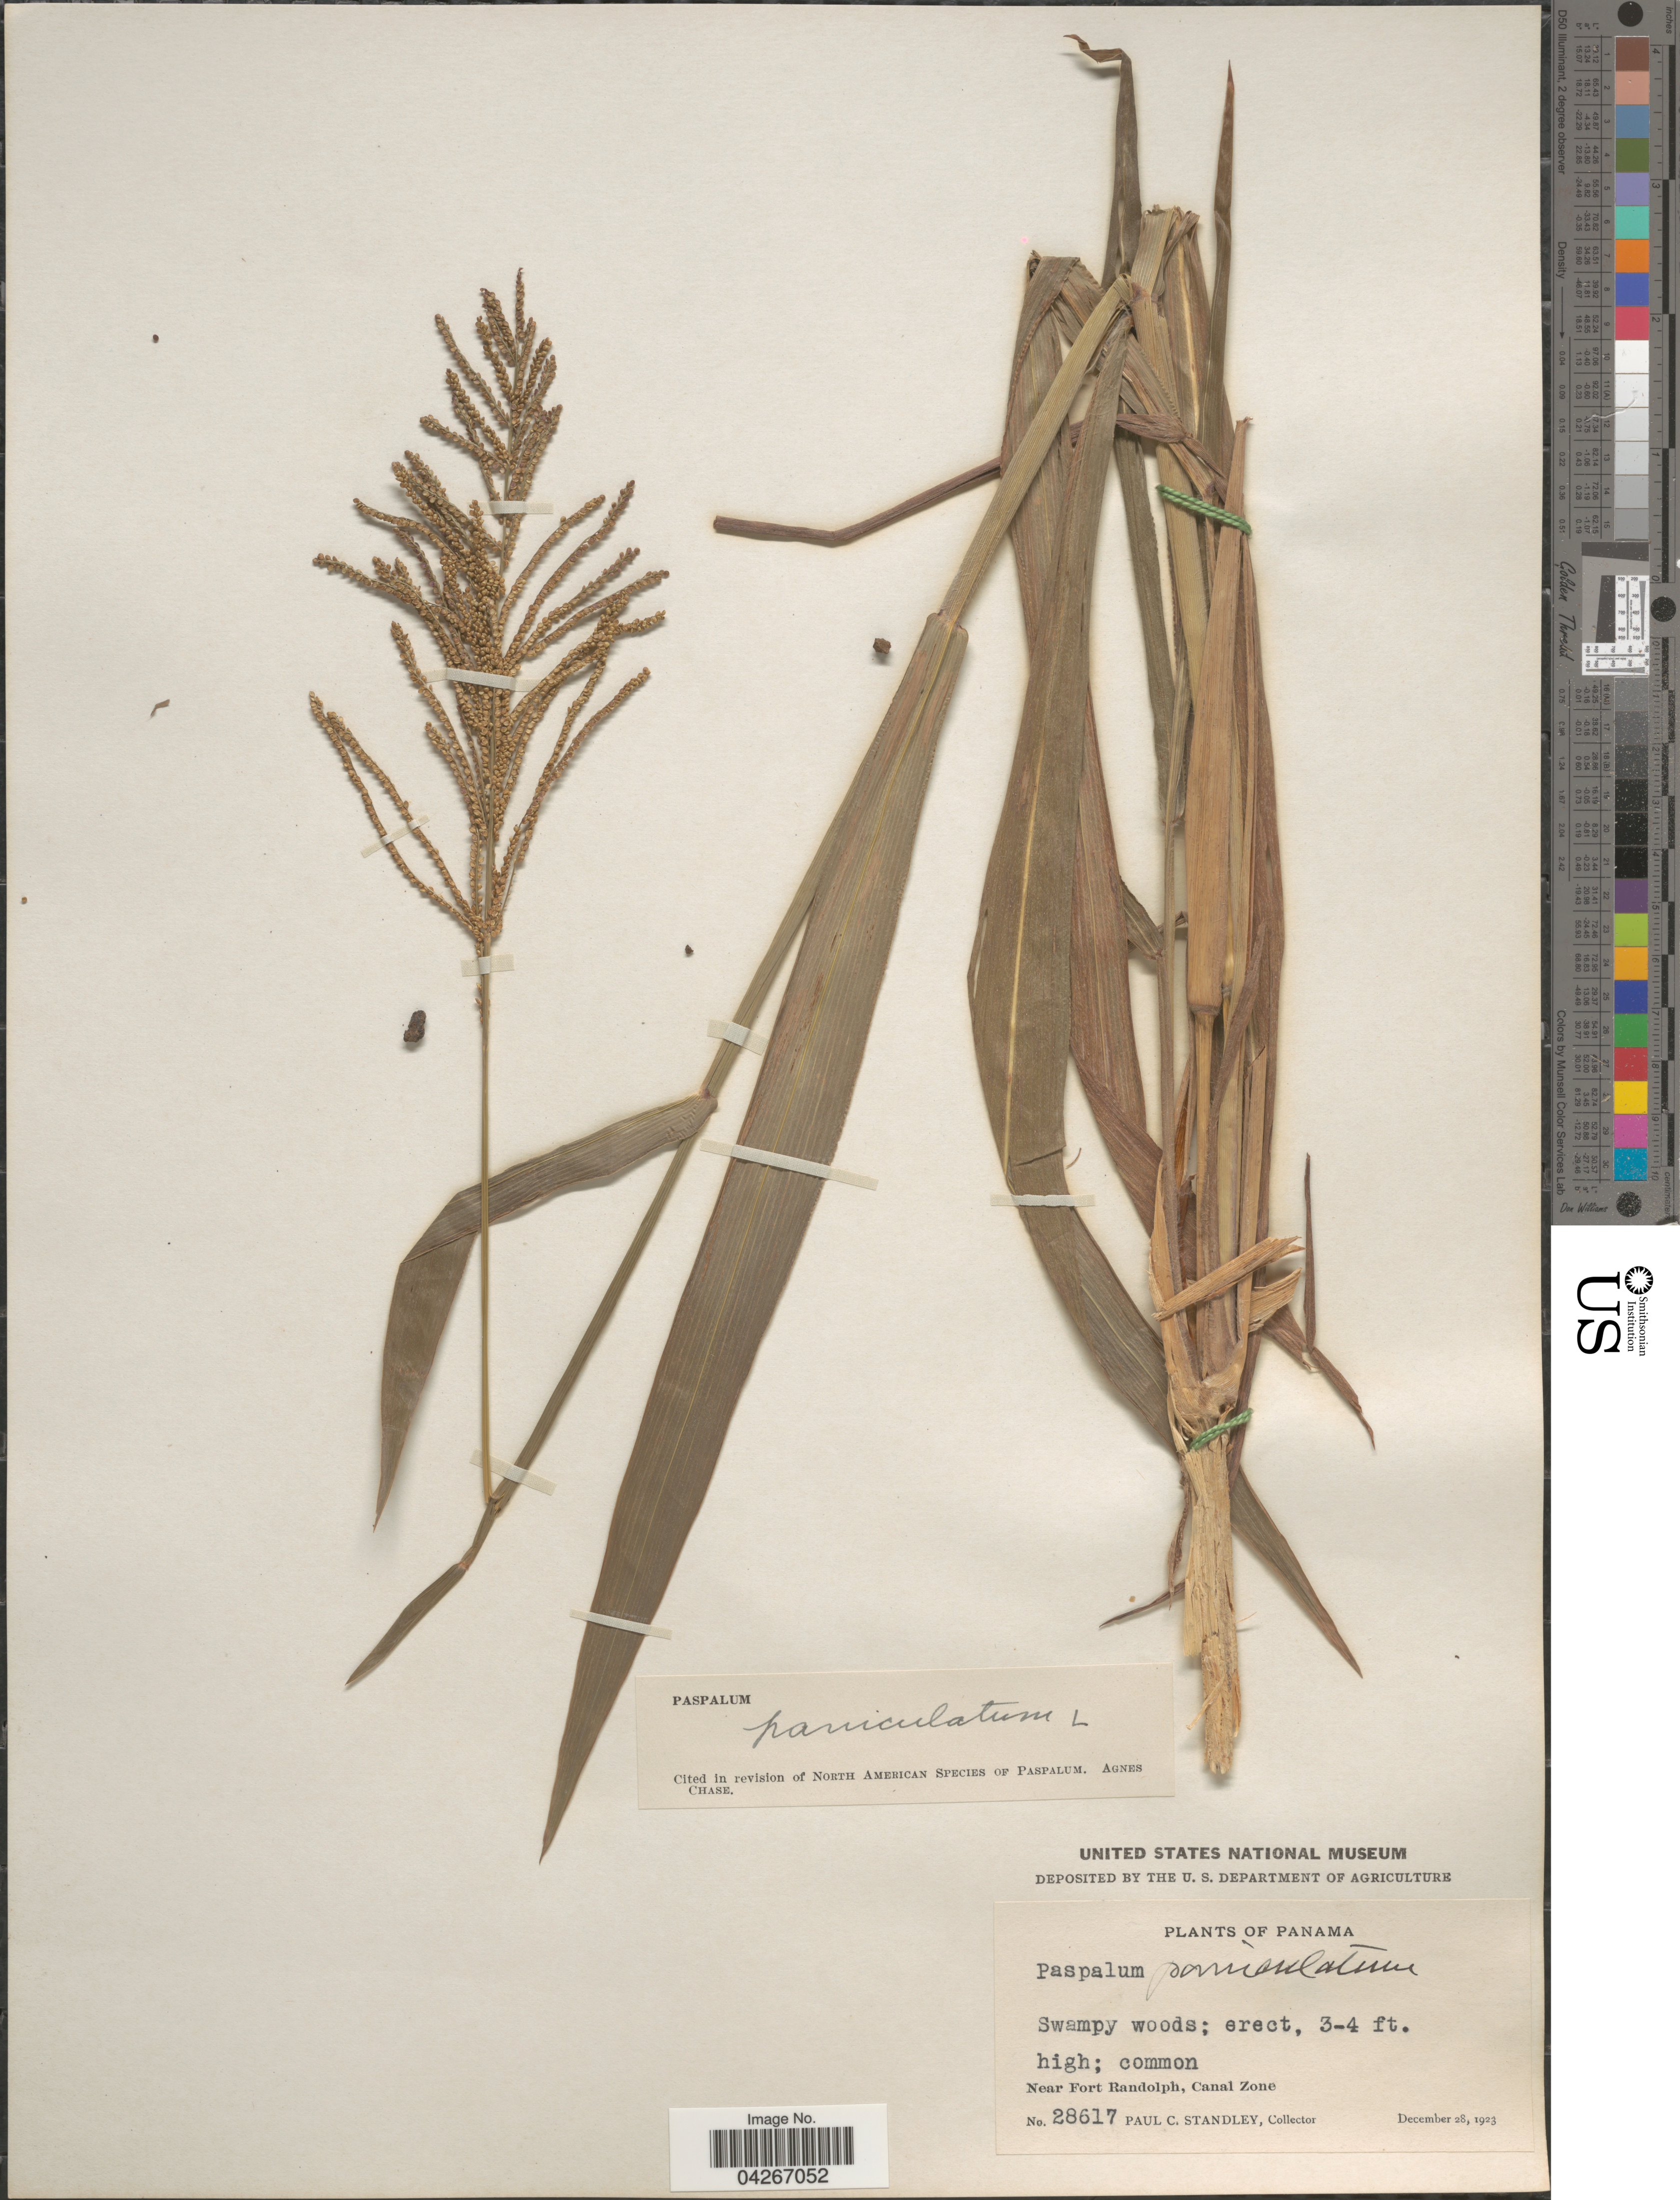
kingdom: Plantae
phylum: Tracheophyta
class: Liliopsida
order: Poales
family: Poaceae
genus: Paspalum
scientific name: Paspalum paniculatum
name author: L.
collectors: P. C. Standley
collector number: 28617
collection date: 1923-12-28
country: Panama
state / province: Colón / Panamá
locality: Near Fort Randolph, Canal Zone.